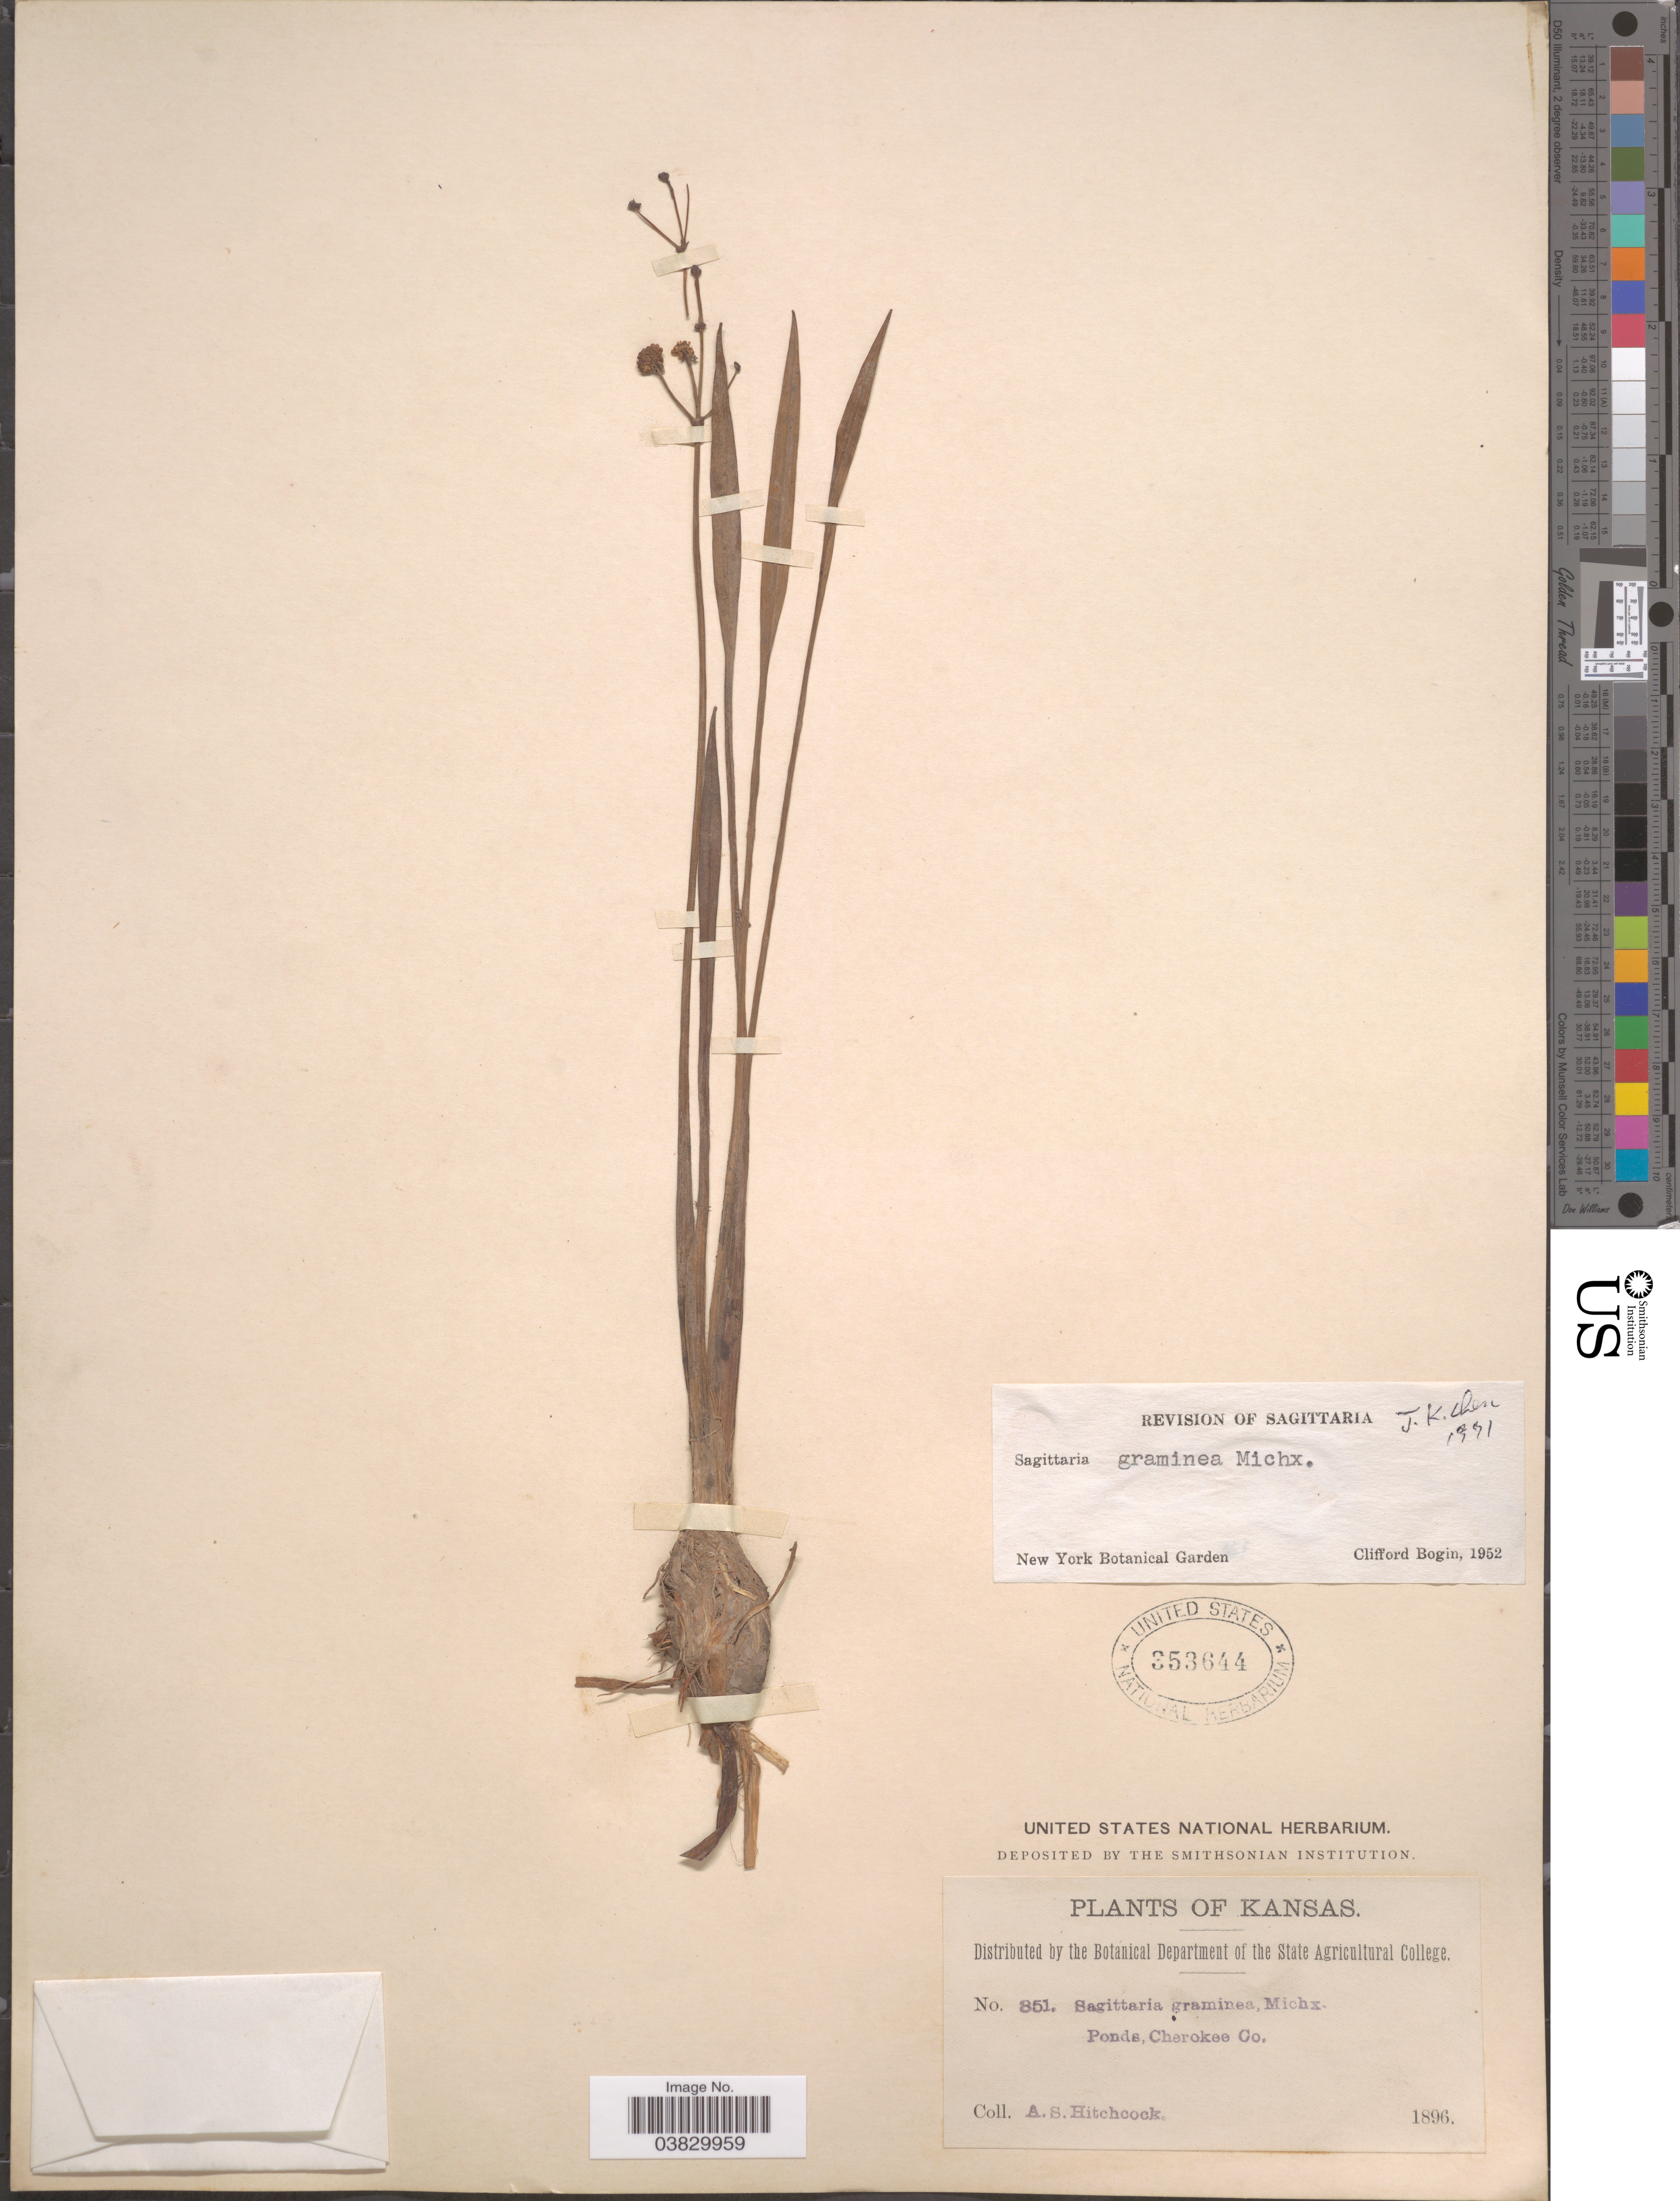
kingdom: Plantae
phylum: Tracheophyta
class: Liliopsida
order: Alismatales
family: Alismataceae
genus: Sagittaria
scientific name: Sagittaria graminea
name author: Michx.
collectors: A. S. Hitchcock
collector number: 851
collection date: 1896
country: United States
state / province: Kansas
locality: Ponds, Cherokee Co.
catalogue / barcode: US 353644